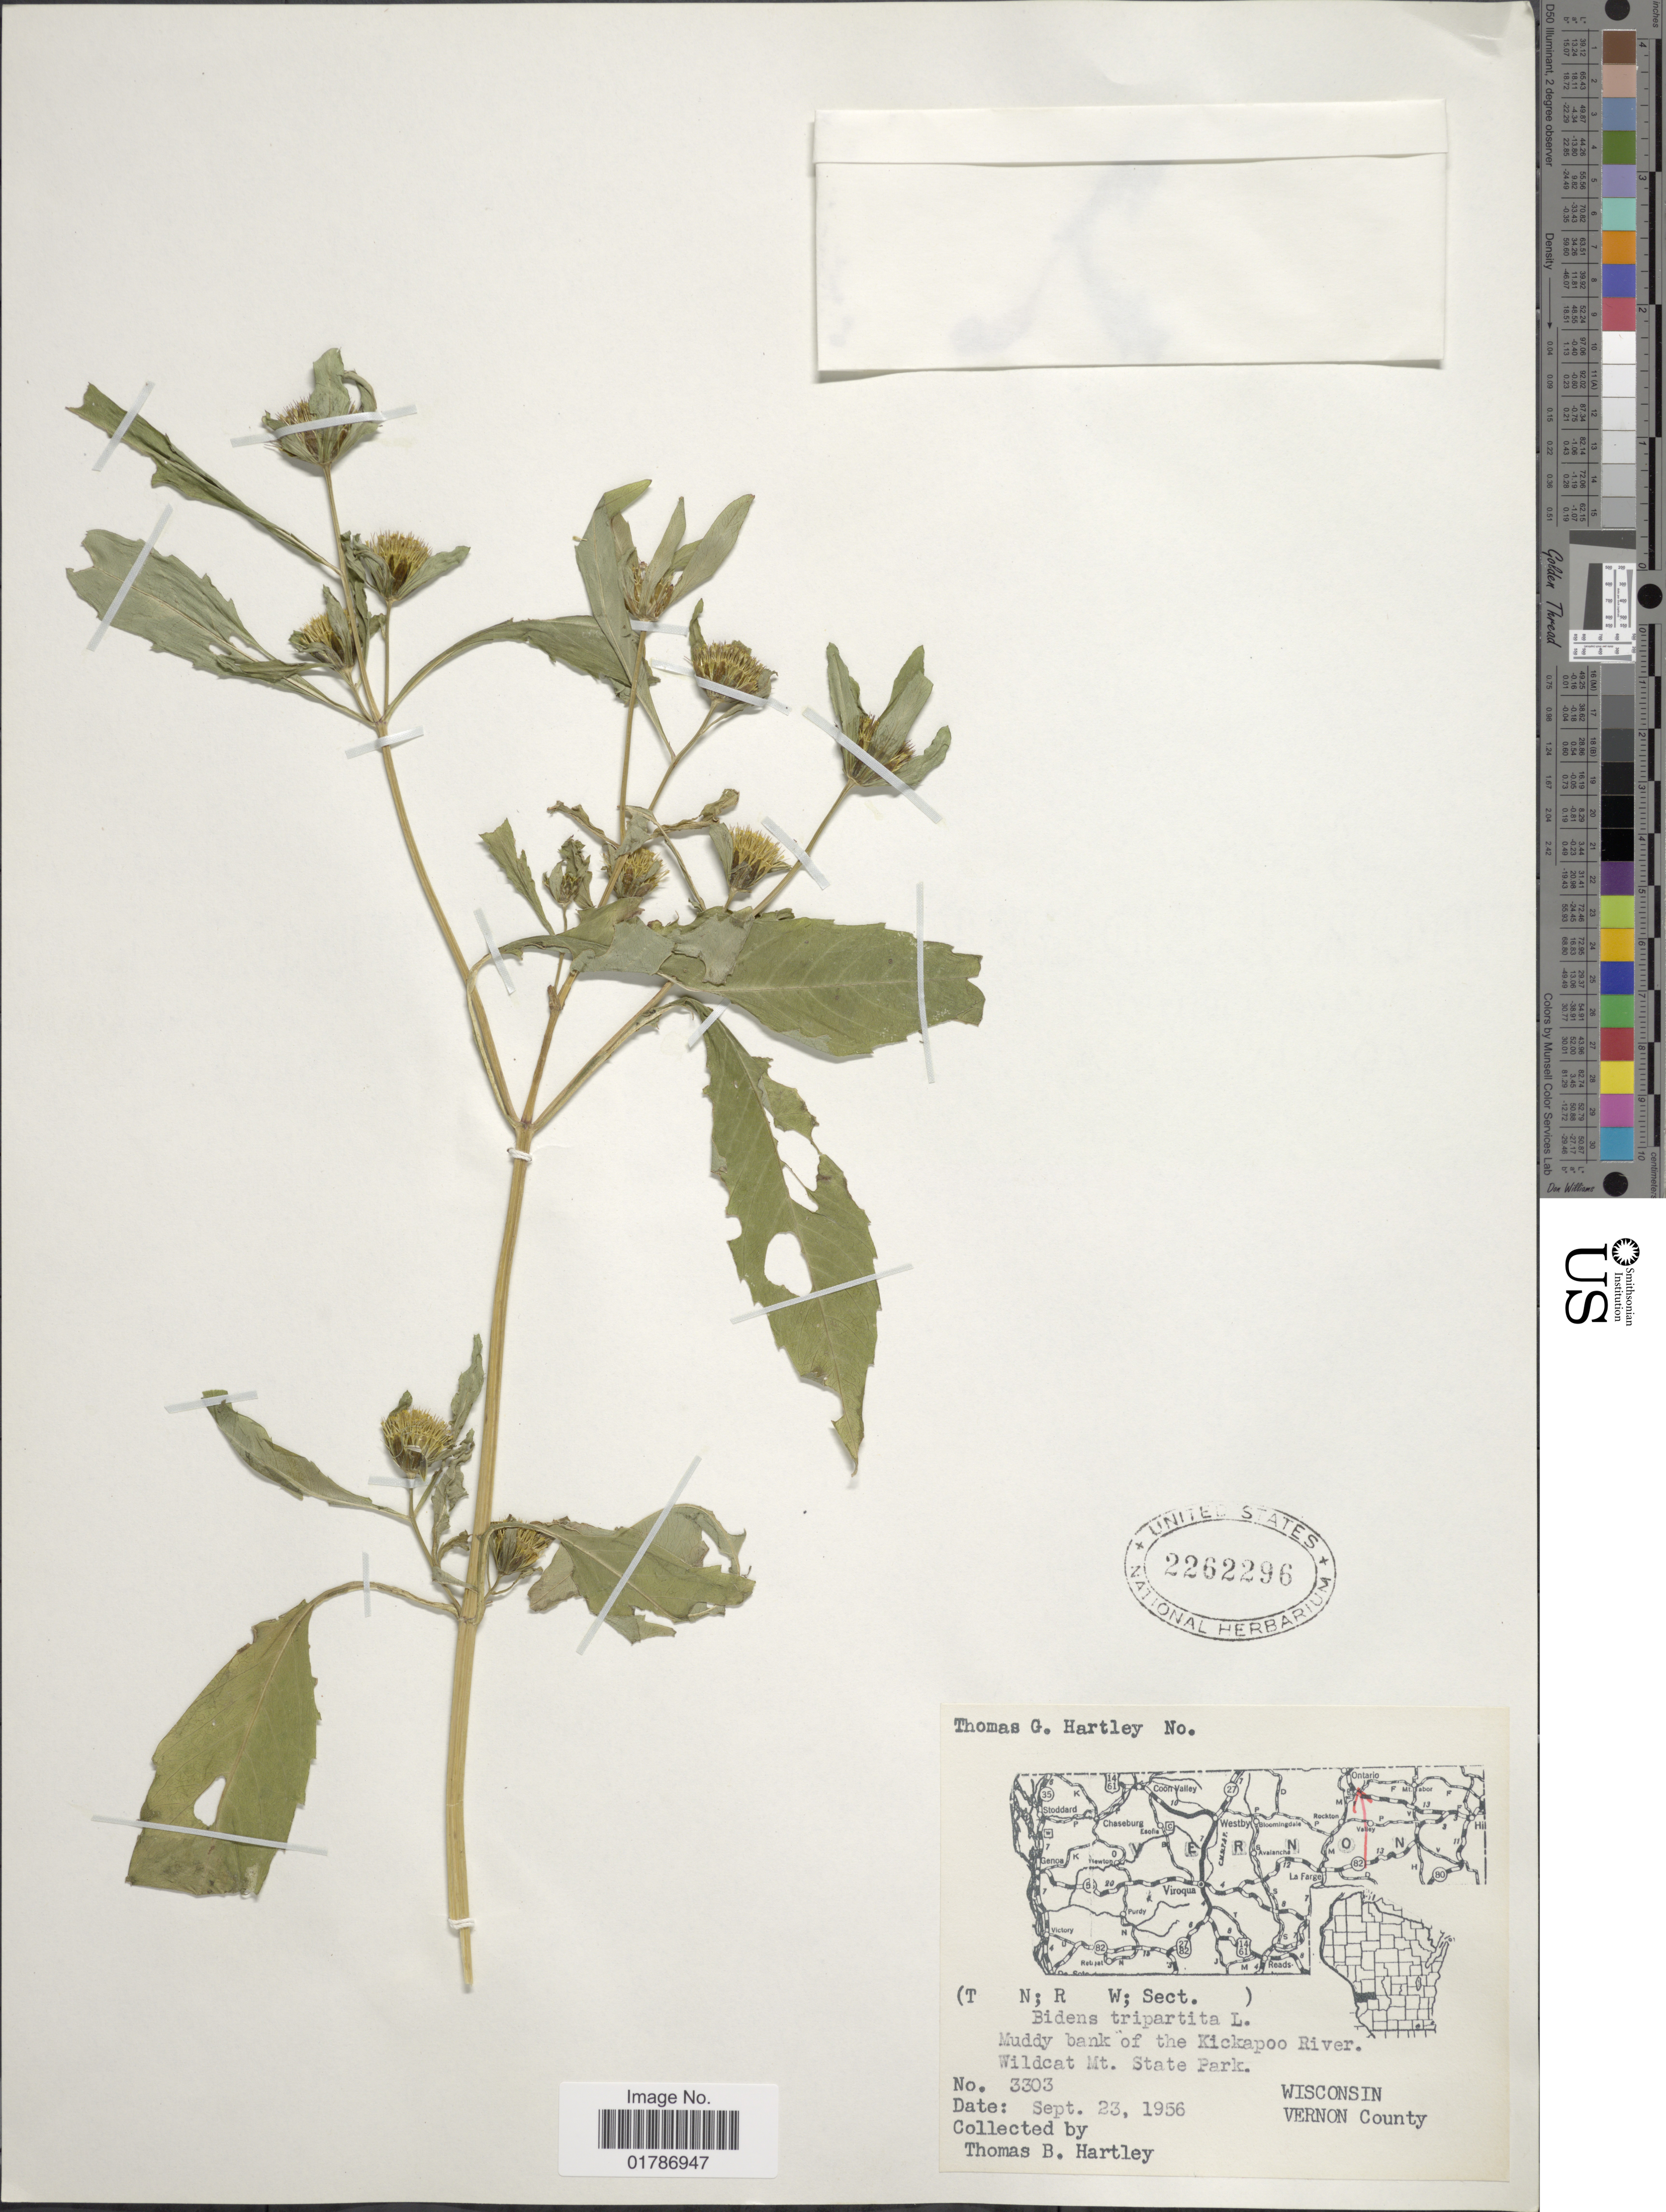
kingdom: Plantae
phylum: Tracheophyta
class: Magnoliopsida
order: Asterales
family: Asteraceae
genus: Bidens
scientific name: Bidens tripartita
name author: L.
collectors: T. G. Hartley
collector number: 3303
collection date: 1956-09-23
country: United States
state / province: Wisconsin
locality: Muddy bank of The Kickapoo River, Wildcat Mt. State Park, Wisconsin, Vernon County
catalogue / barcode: US 2262296